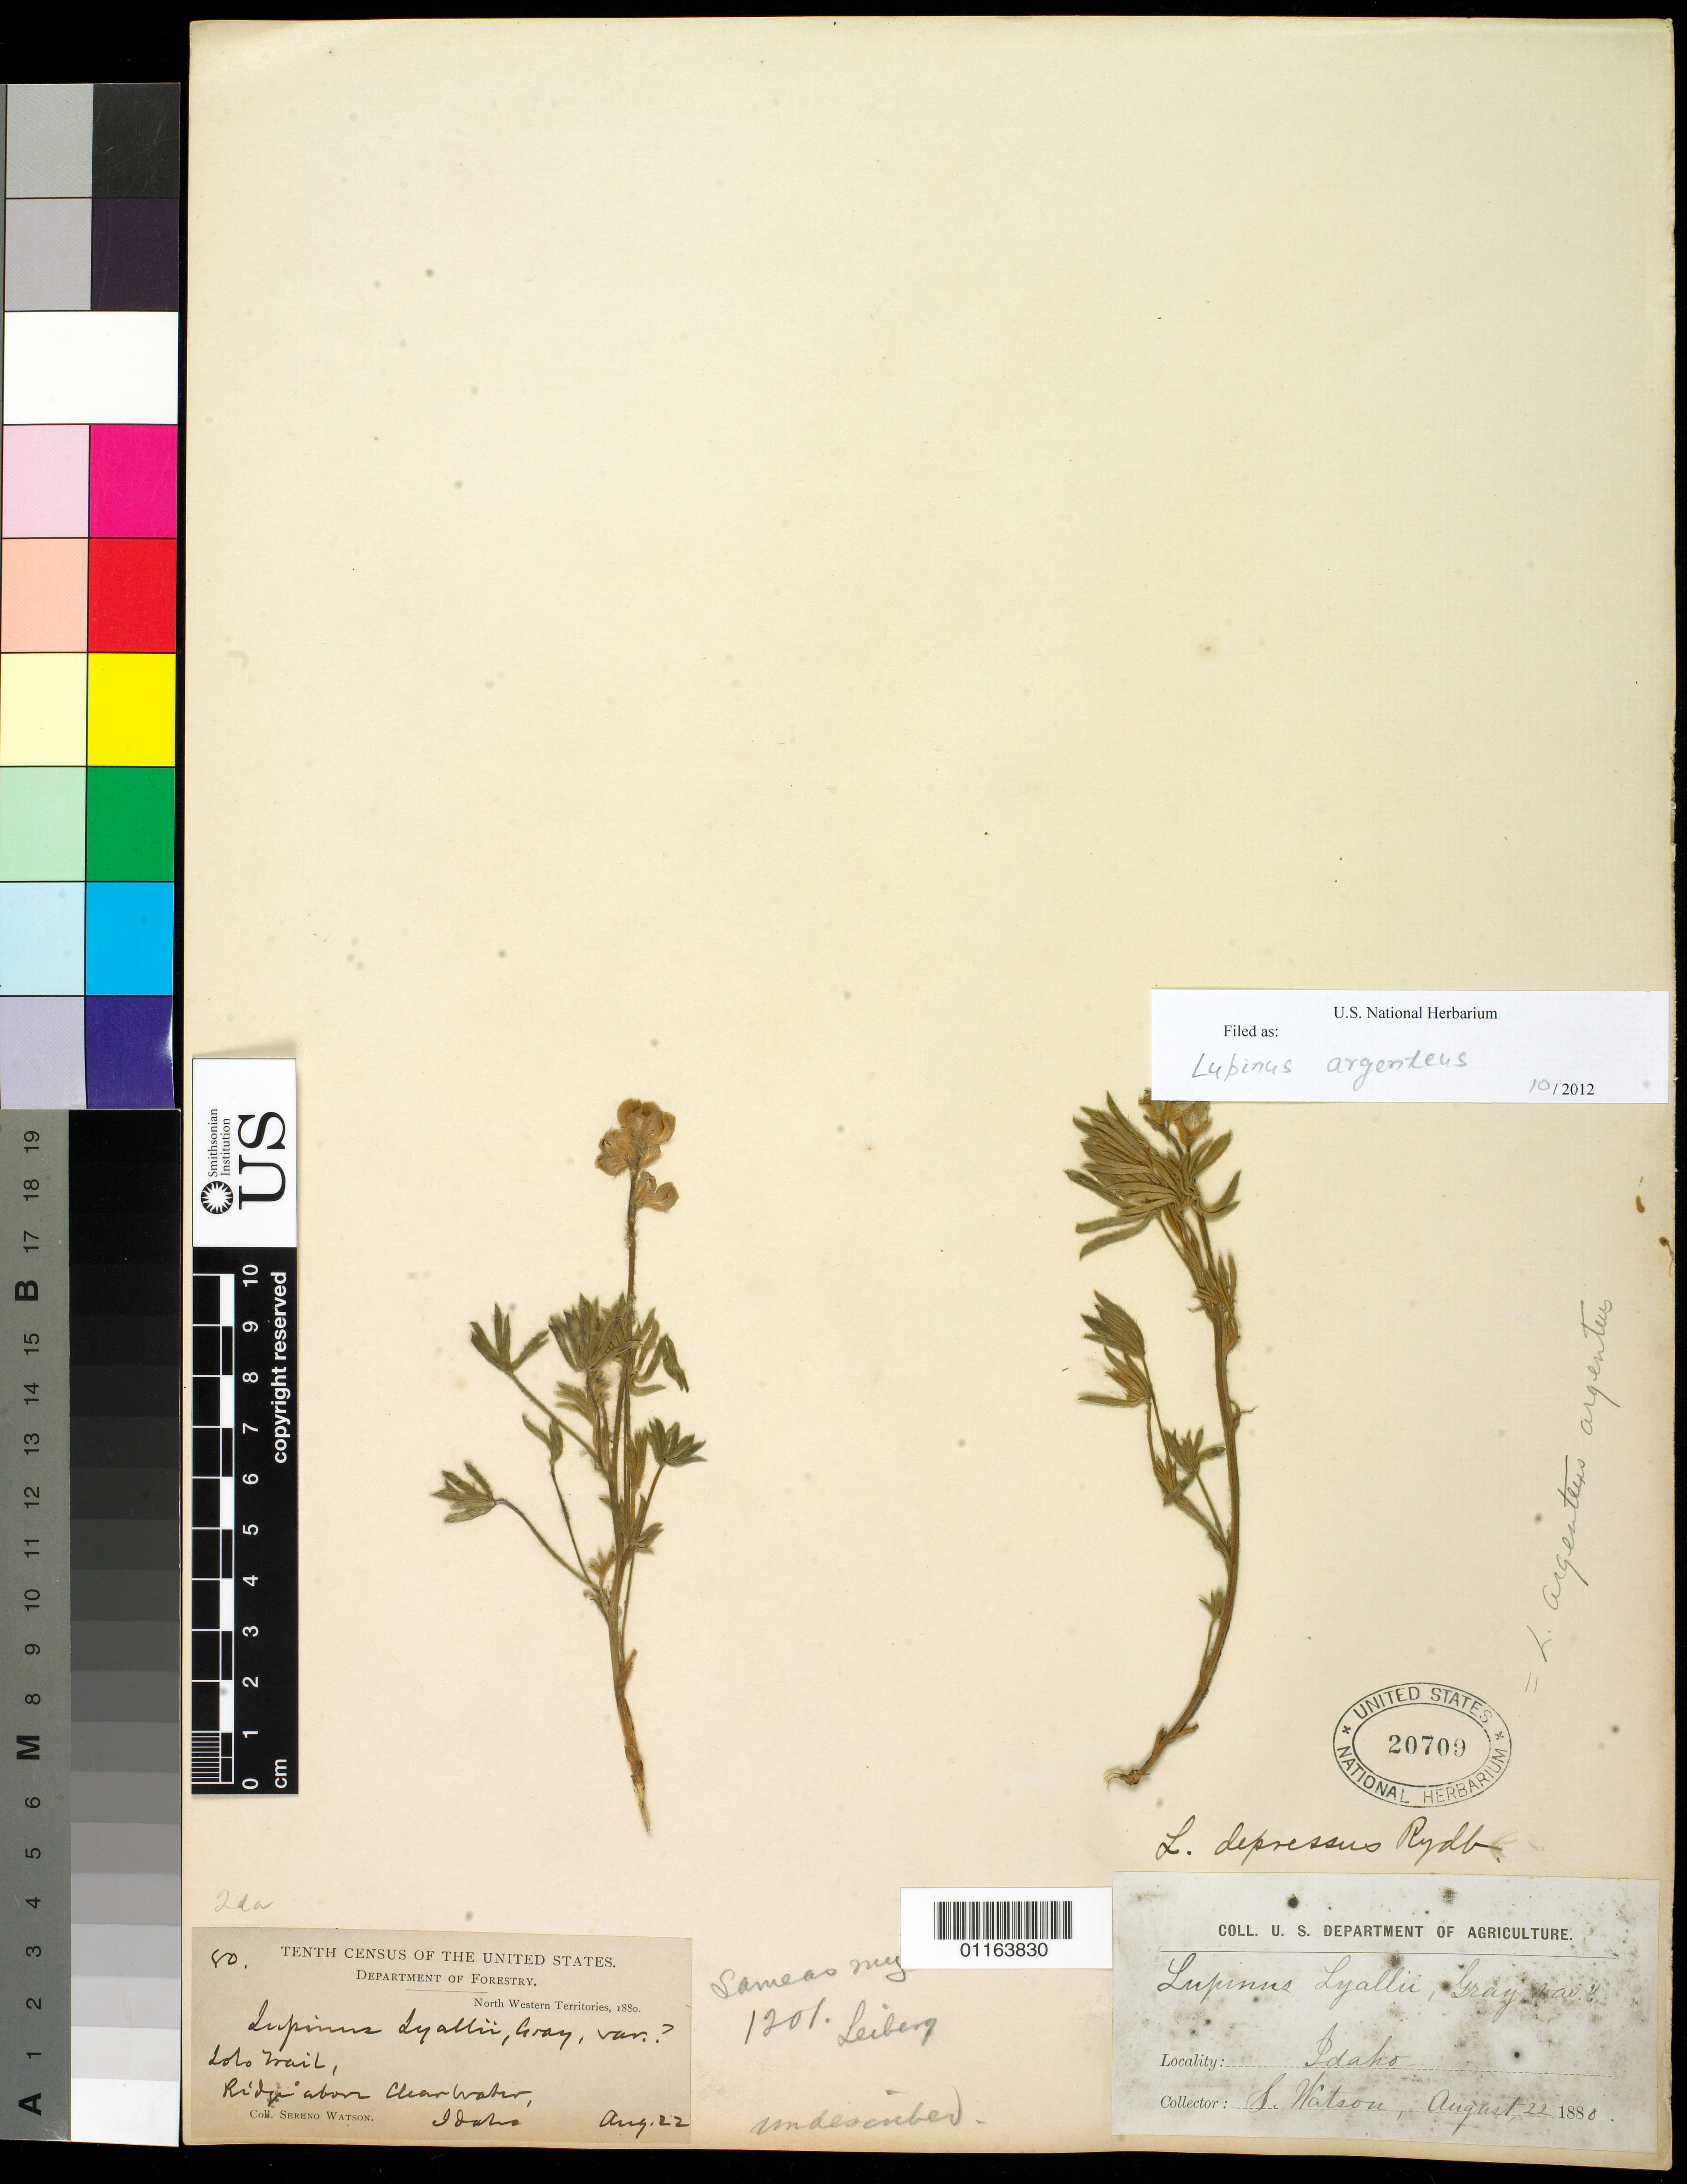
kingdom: Plantae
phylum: Tracheophyta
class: Magnoliopsida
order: Fabales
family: Fabaceae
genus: Lupinus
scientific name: Lupinus argenteus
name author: Pursh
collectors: S. Watson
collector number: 80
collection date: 1880-08-22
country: United States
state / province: Idaho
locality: Ridge above Clear Water.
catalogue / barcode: US 20709